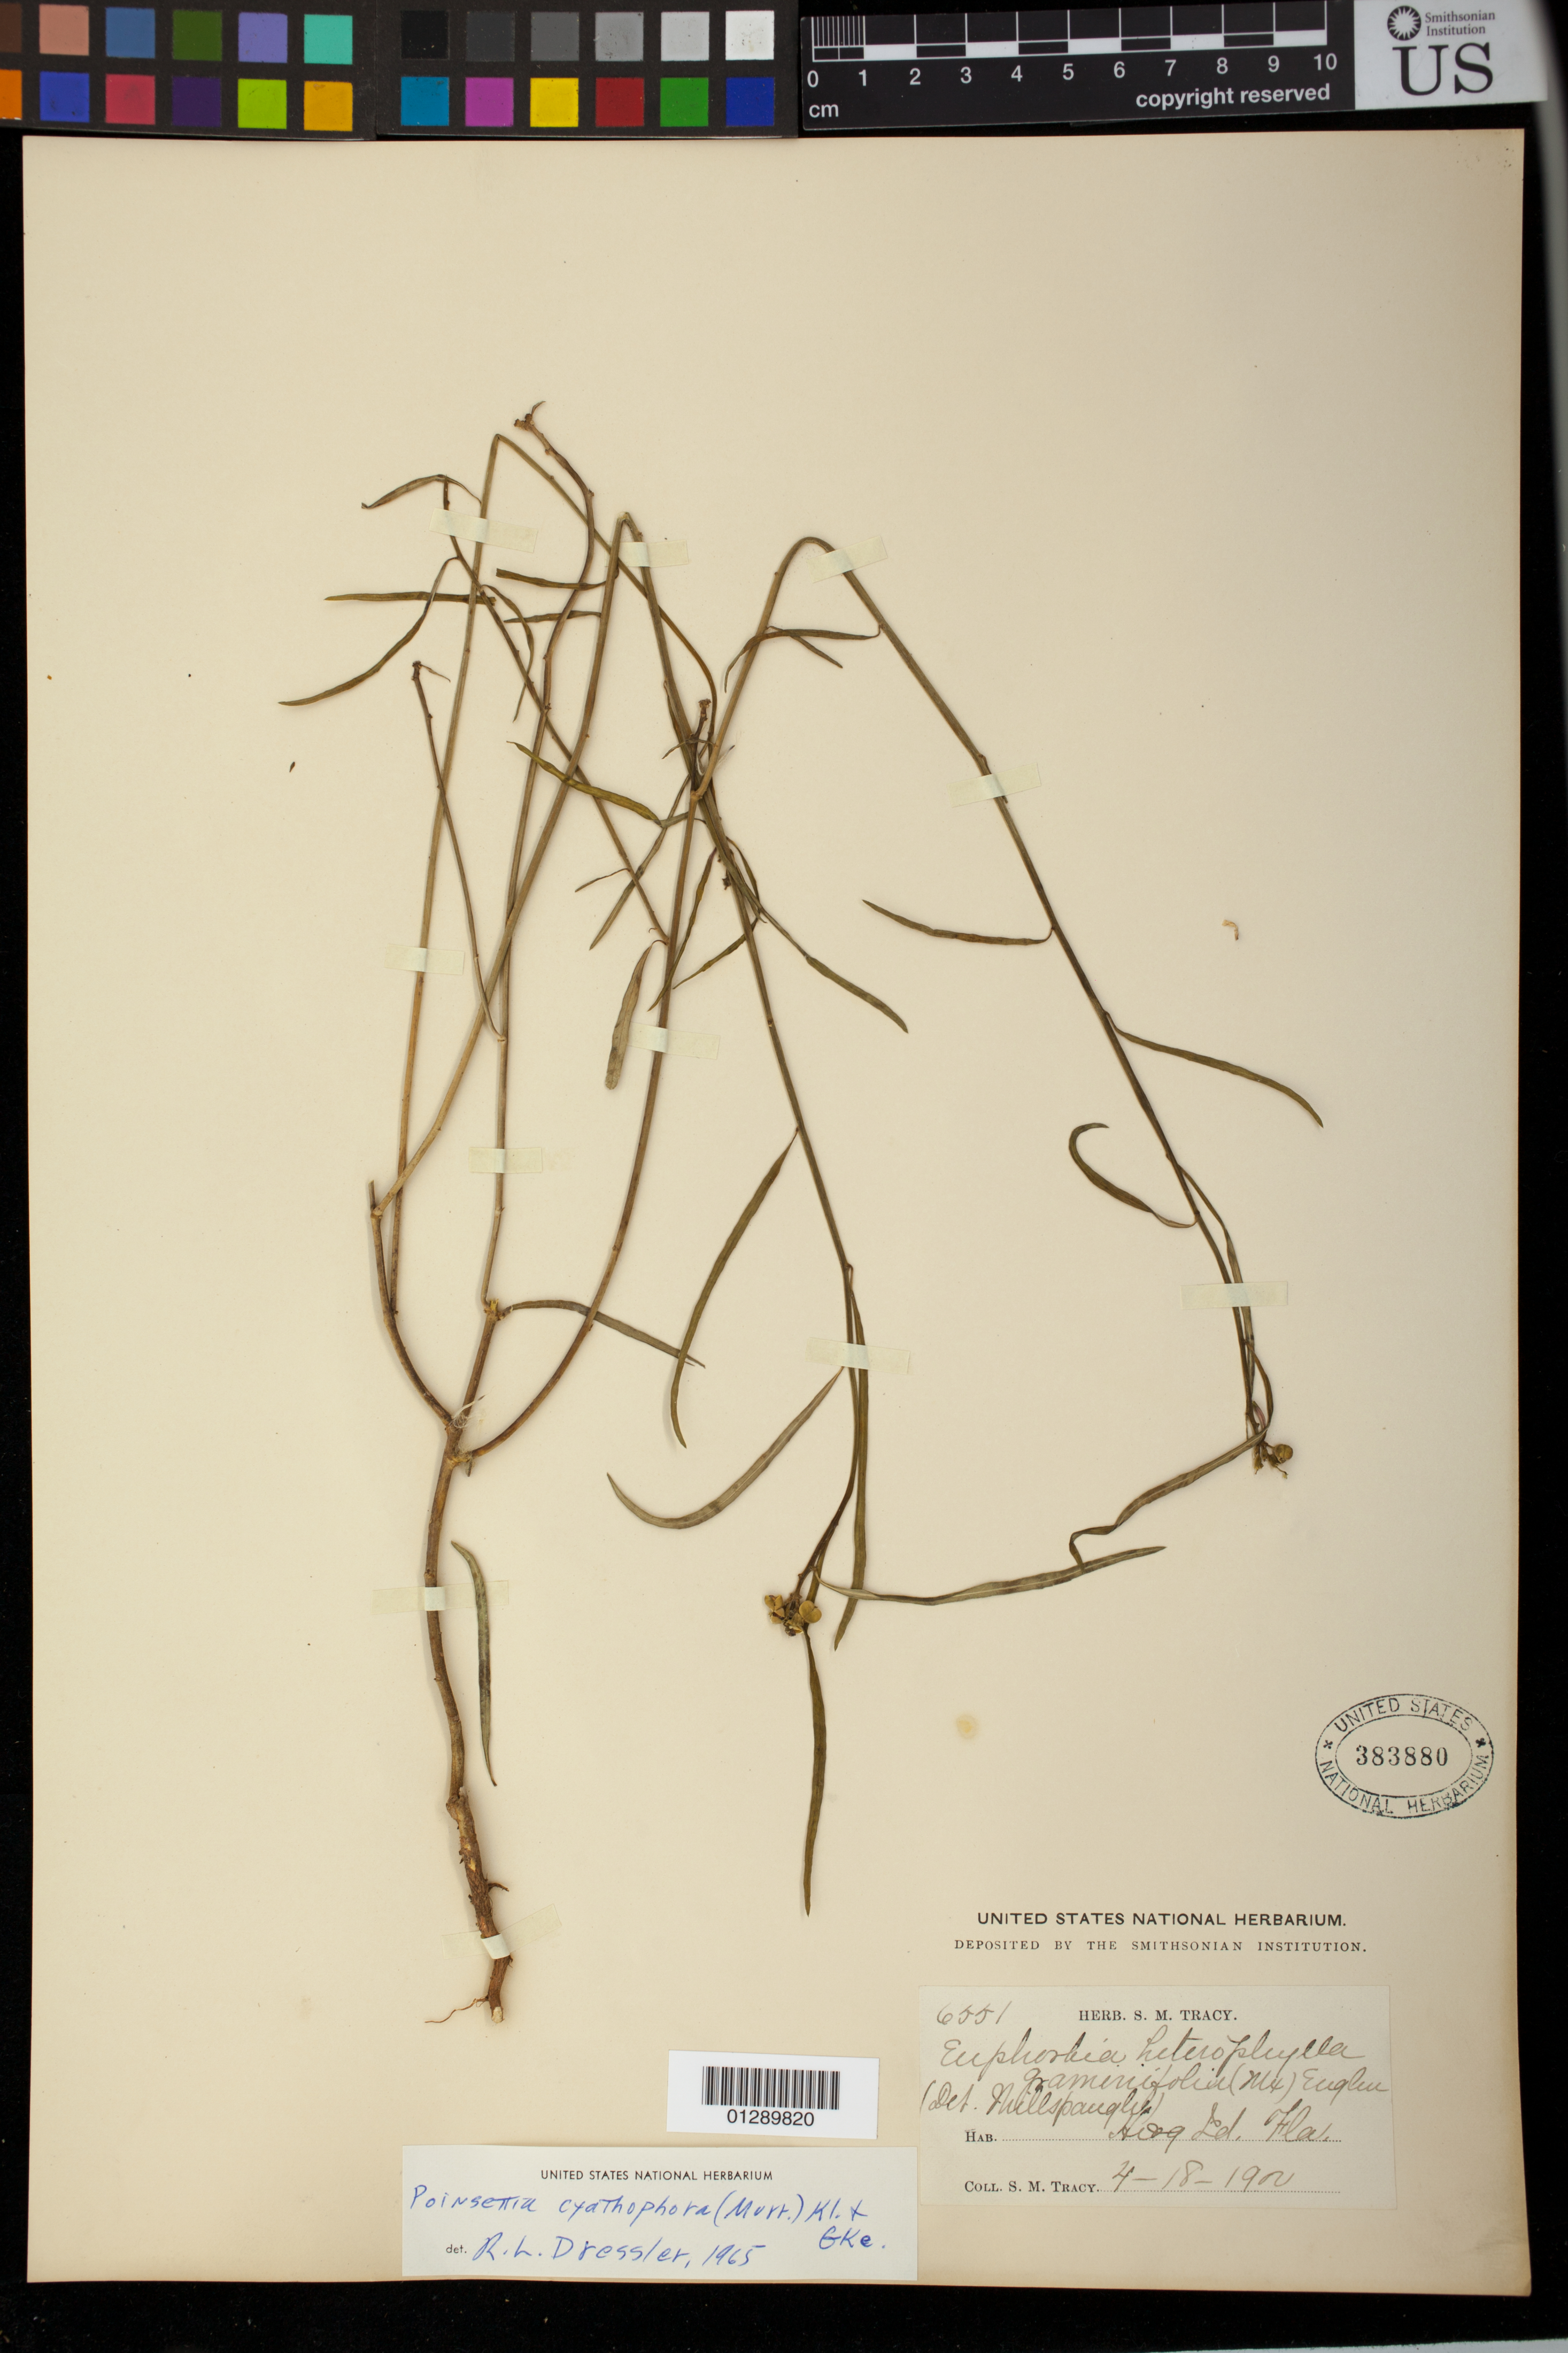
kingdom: Plantae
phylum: Tracheophyta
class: Magnoliopsida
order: Malpighiales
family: Euphorbiaceae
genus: Euphorbia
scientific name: Euphorbia heterophylla var. cyathophora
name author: (Murr.) Griseb.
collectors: S. M. Tracy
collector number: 6551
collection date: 1900-04-18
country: United States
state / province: Florida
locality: Hog Ld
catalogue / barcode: US 383880